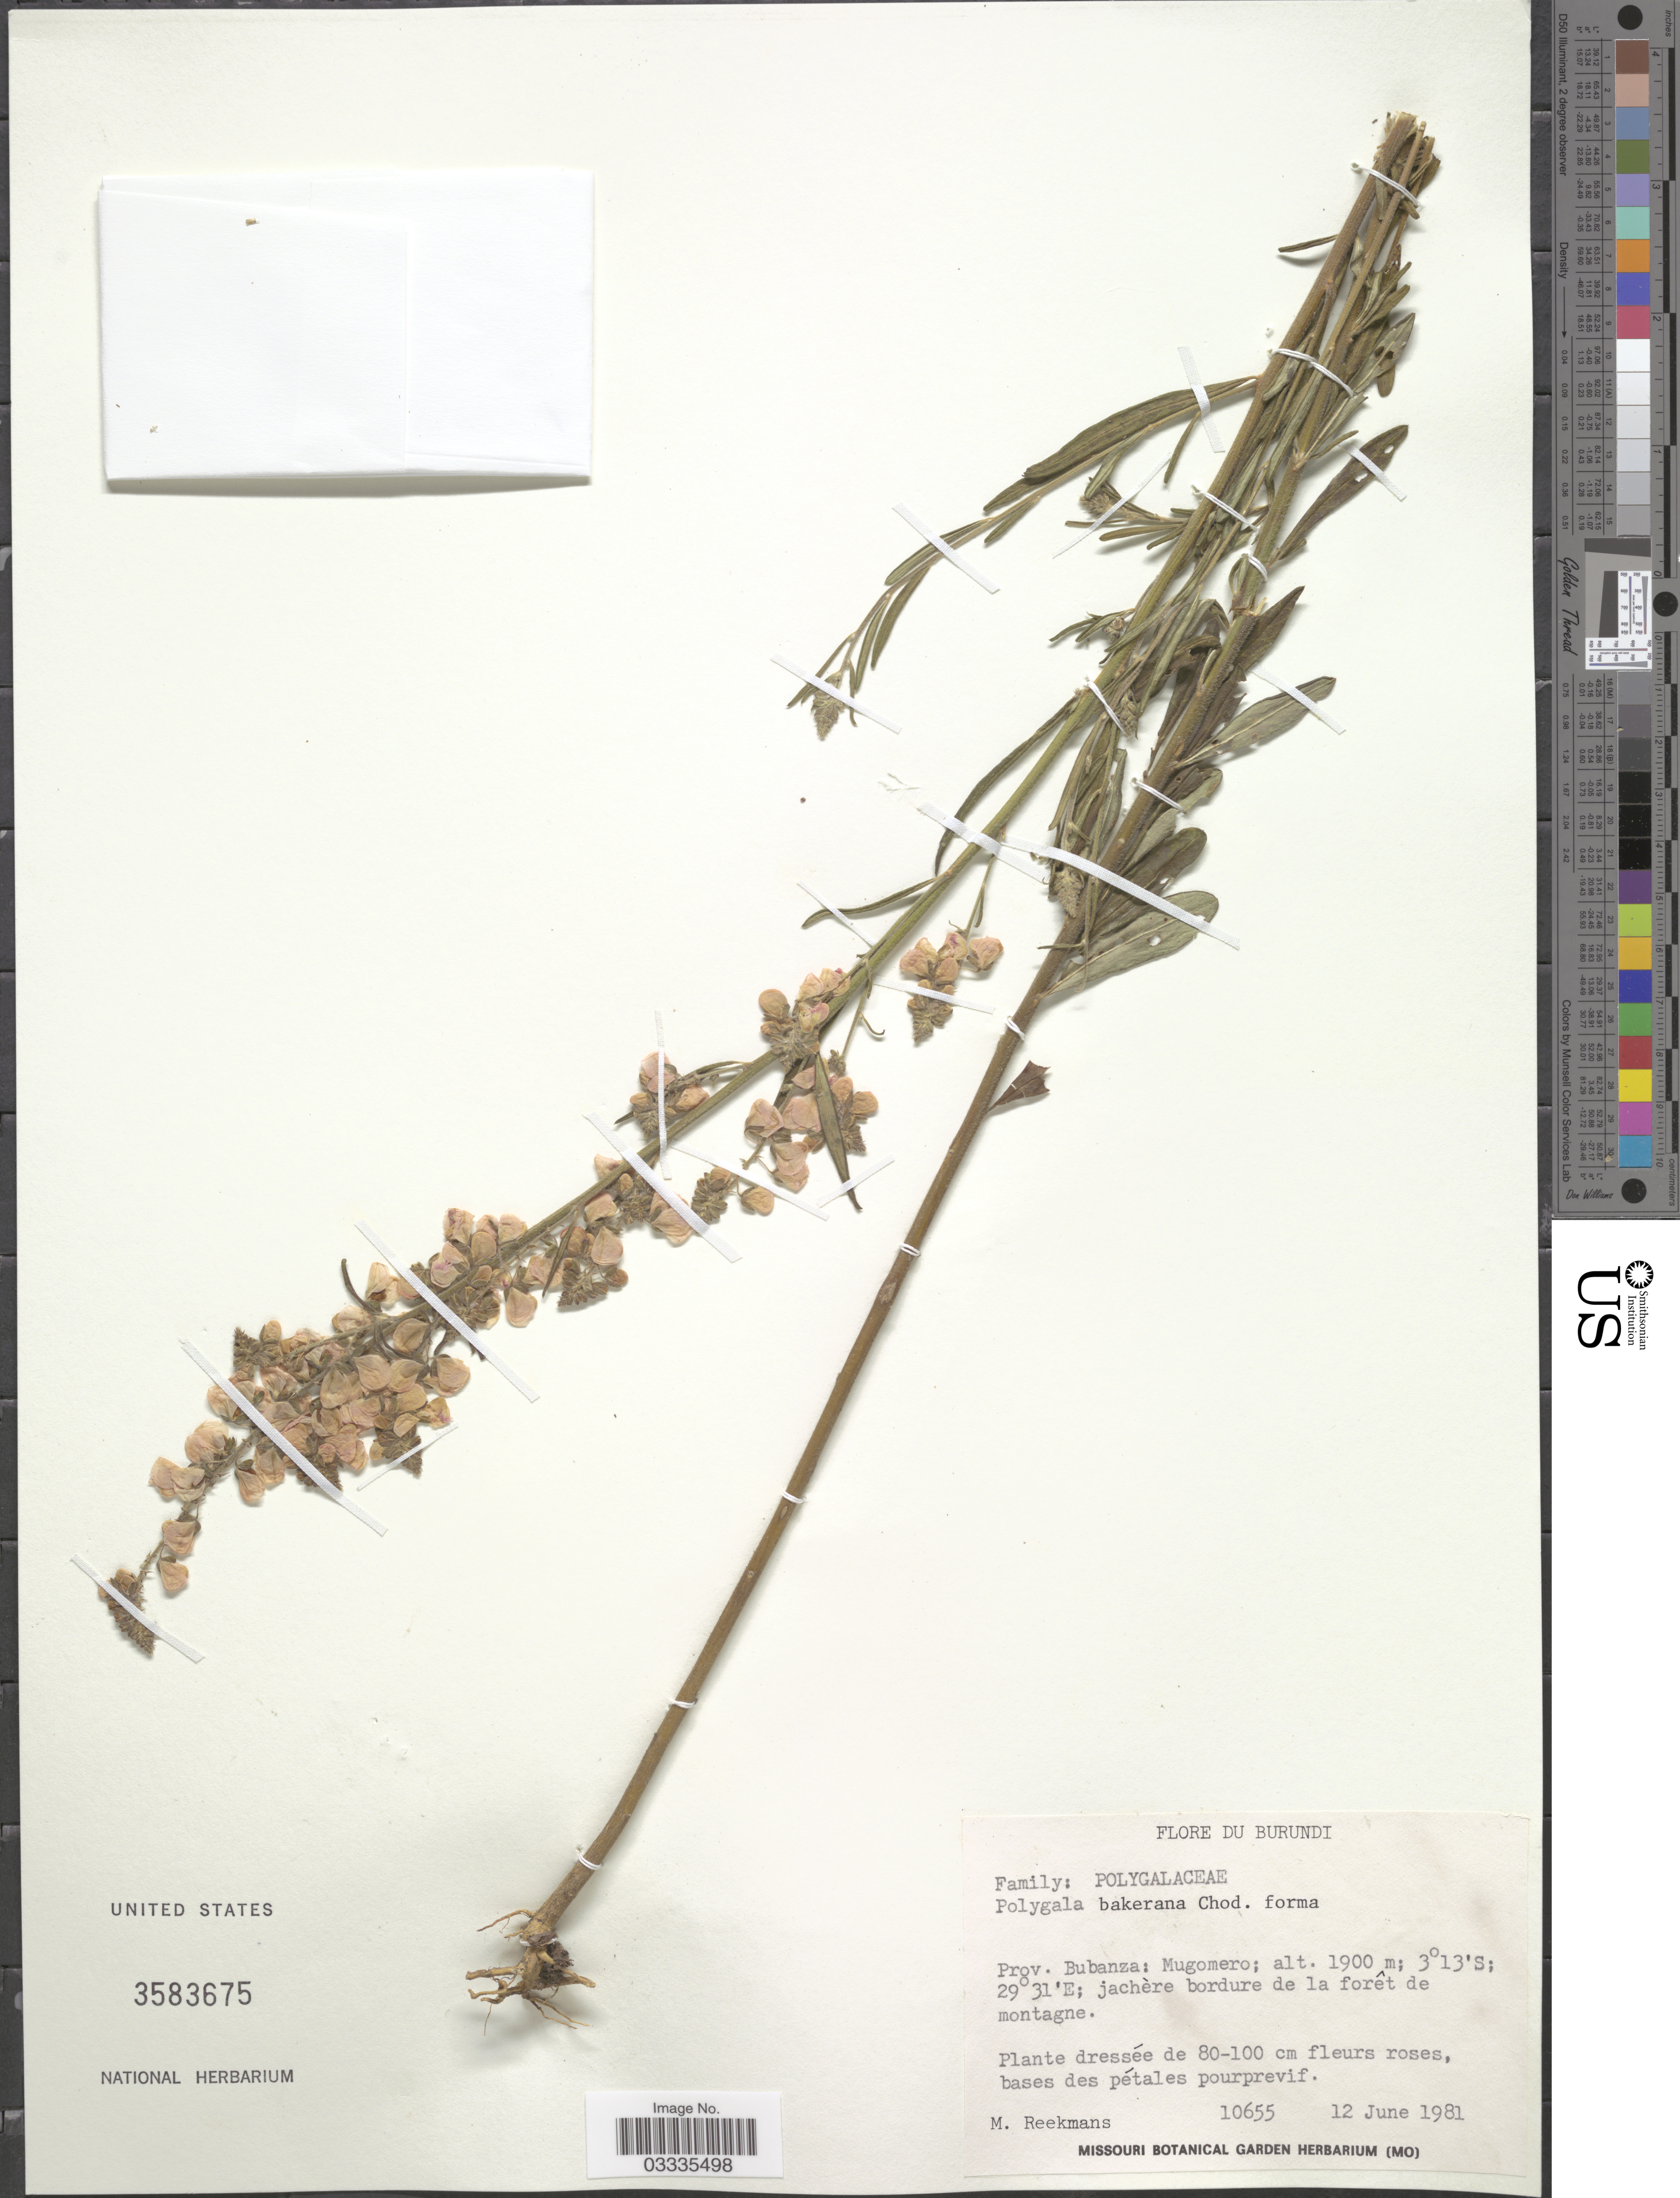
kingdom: Plantae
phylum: Tracheophyta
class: Magnoliopsida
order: Fabales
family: Polygalaceae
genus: Polygala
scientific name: Polygala bakeriana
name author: Chodat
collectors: M. Reekmans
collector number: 10655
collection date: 1981-06-12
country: Burundi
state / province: Bubanza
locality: Mugomero.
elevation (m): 1900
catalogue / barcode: US 3583675